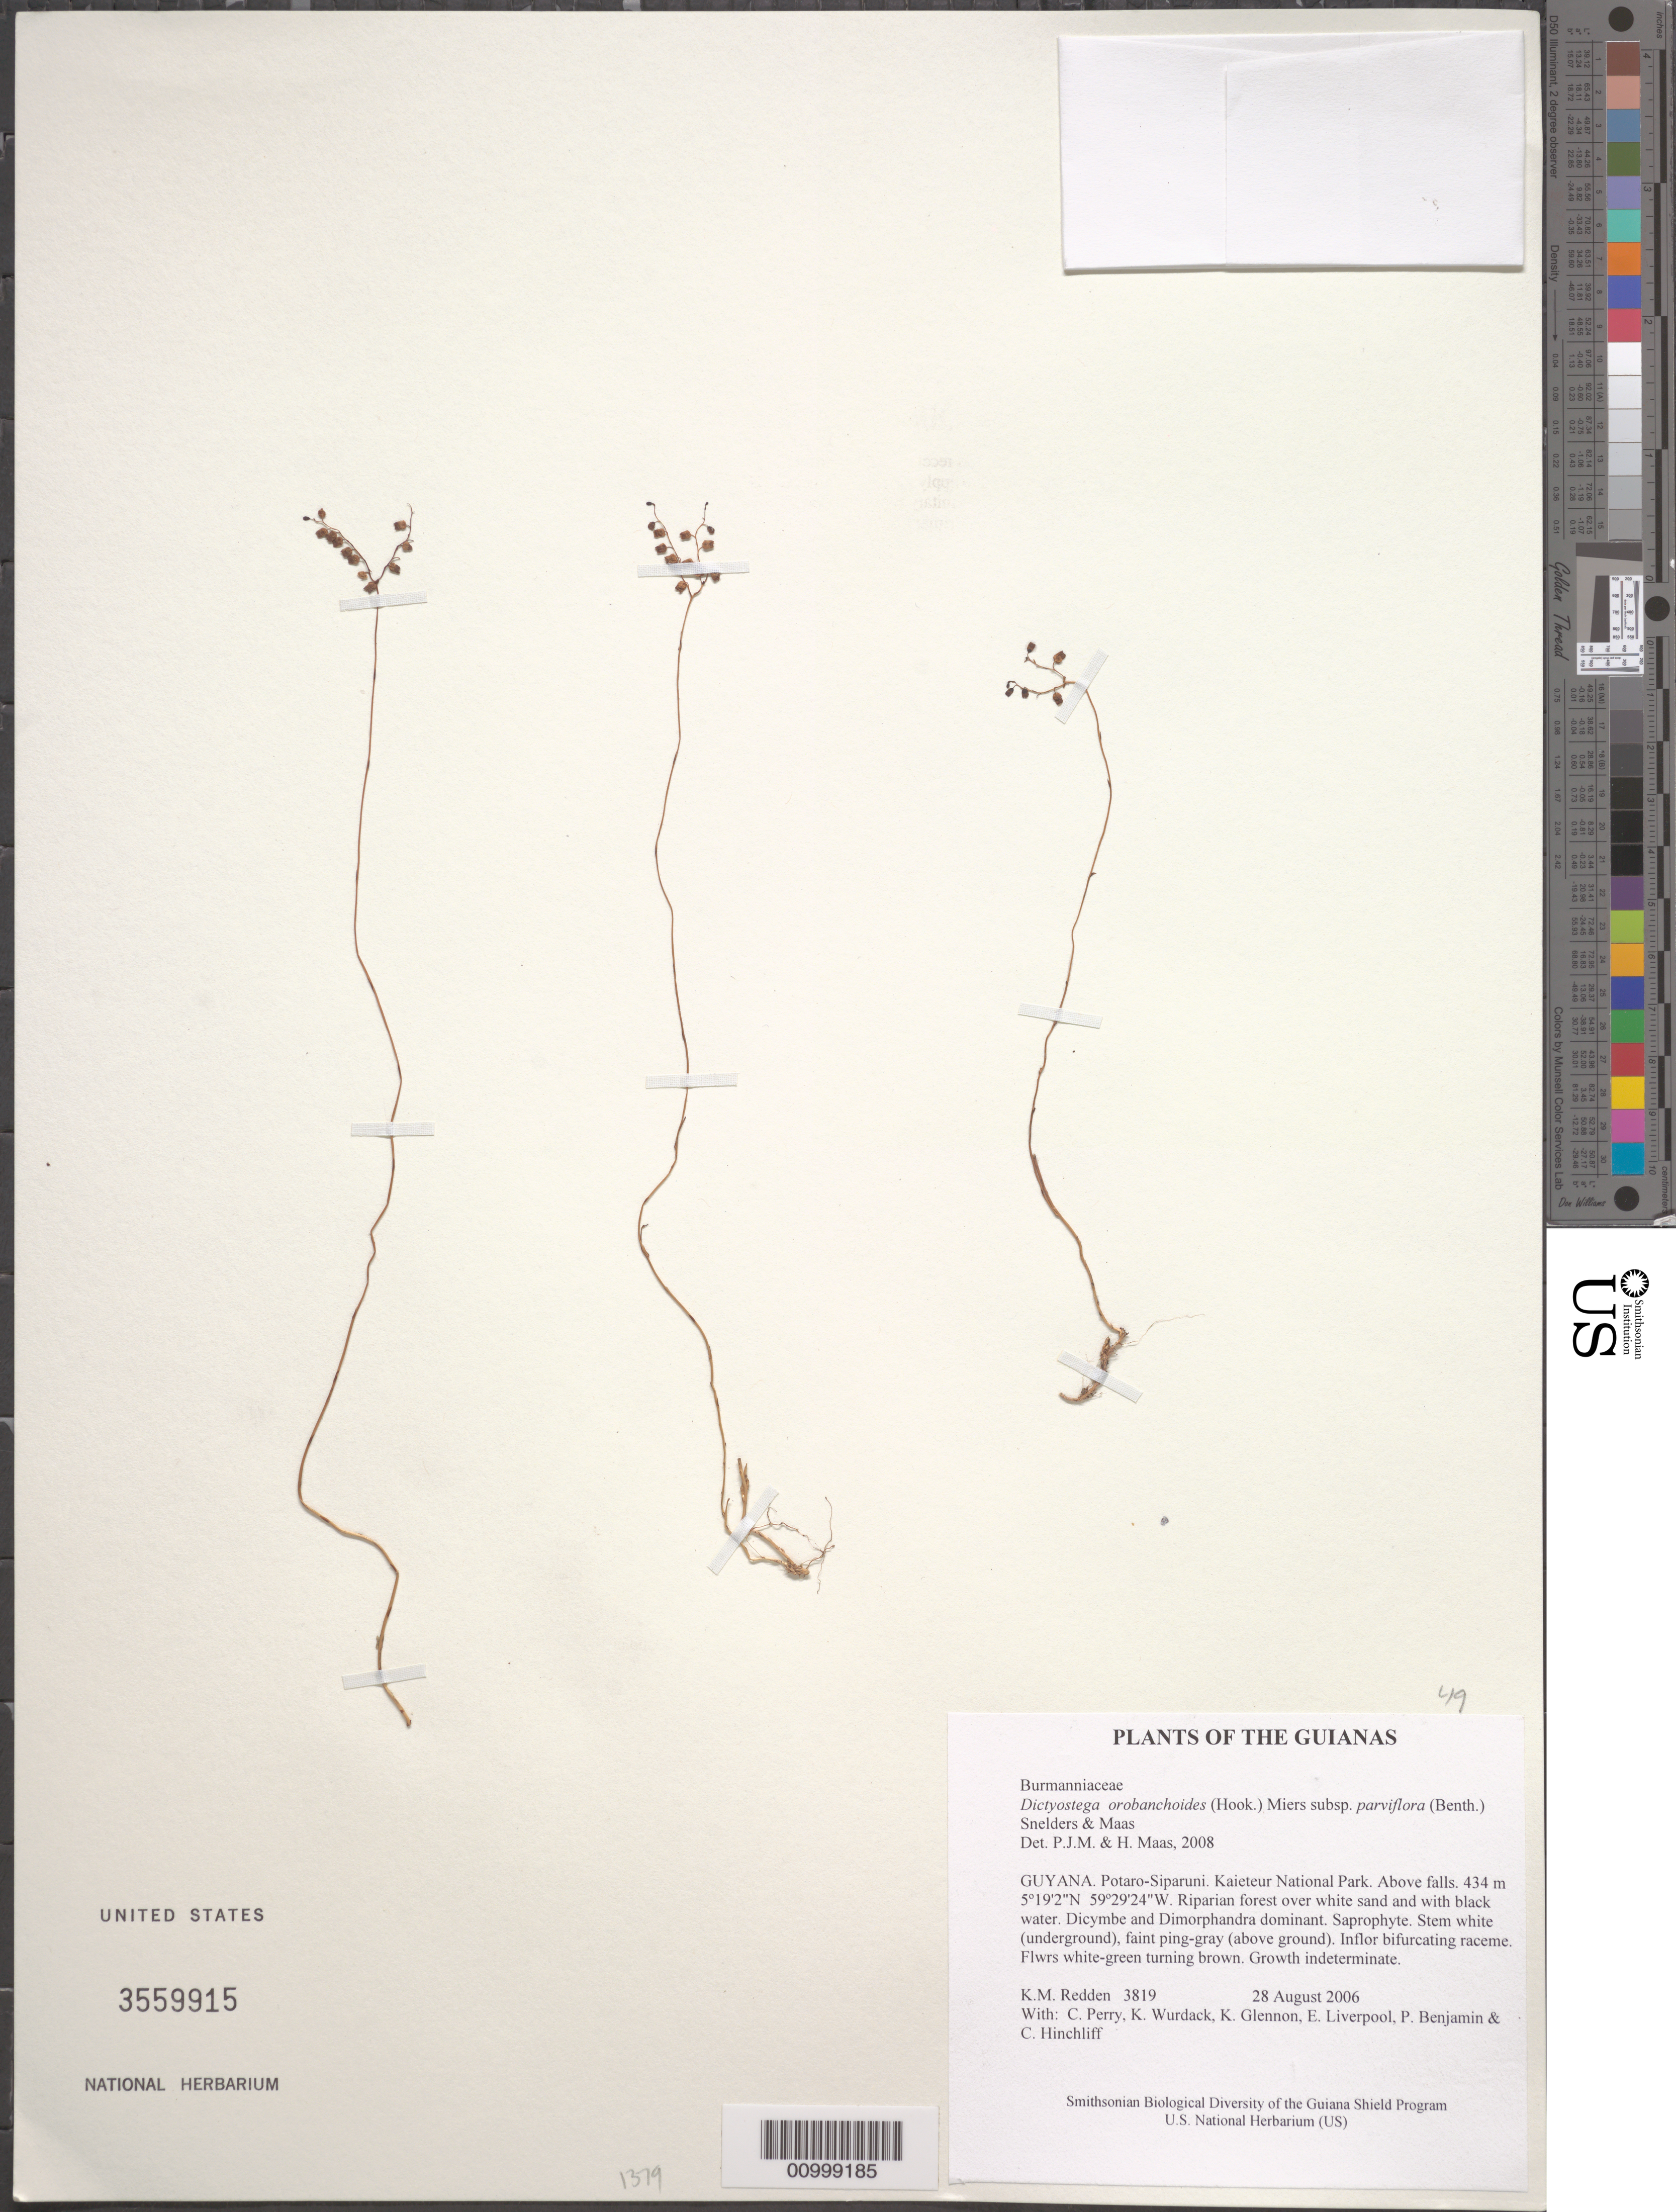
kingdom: Plantae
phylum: Tracheophyta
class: Liliopsida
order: Dioscoreales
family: Burmanniaceae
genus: Dictyostega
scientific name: Dictyostega orobanchoides subsp. parviflora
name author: (Benth.) Snelders & Maas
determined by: Maas, Paul J.; Maas, H.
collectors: K. M. Redden, C. Perry, K. Wurdack, K. Glennon, E. Liverpool, P. Benjamin & C. E. Hinchliff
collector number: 3819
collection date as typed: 28 August 2006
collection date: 2006-08-28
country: Guyana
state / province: Potaro-Siparuni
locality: Kaieteur National Park. Above falls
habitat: Riparian forest over white sand and with black water. Dicymbe and Dimorphandra dominant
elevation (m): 434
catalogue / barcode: US 3559915